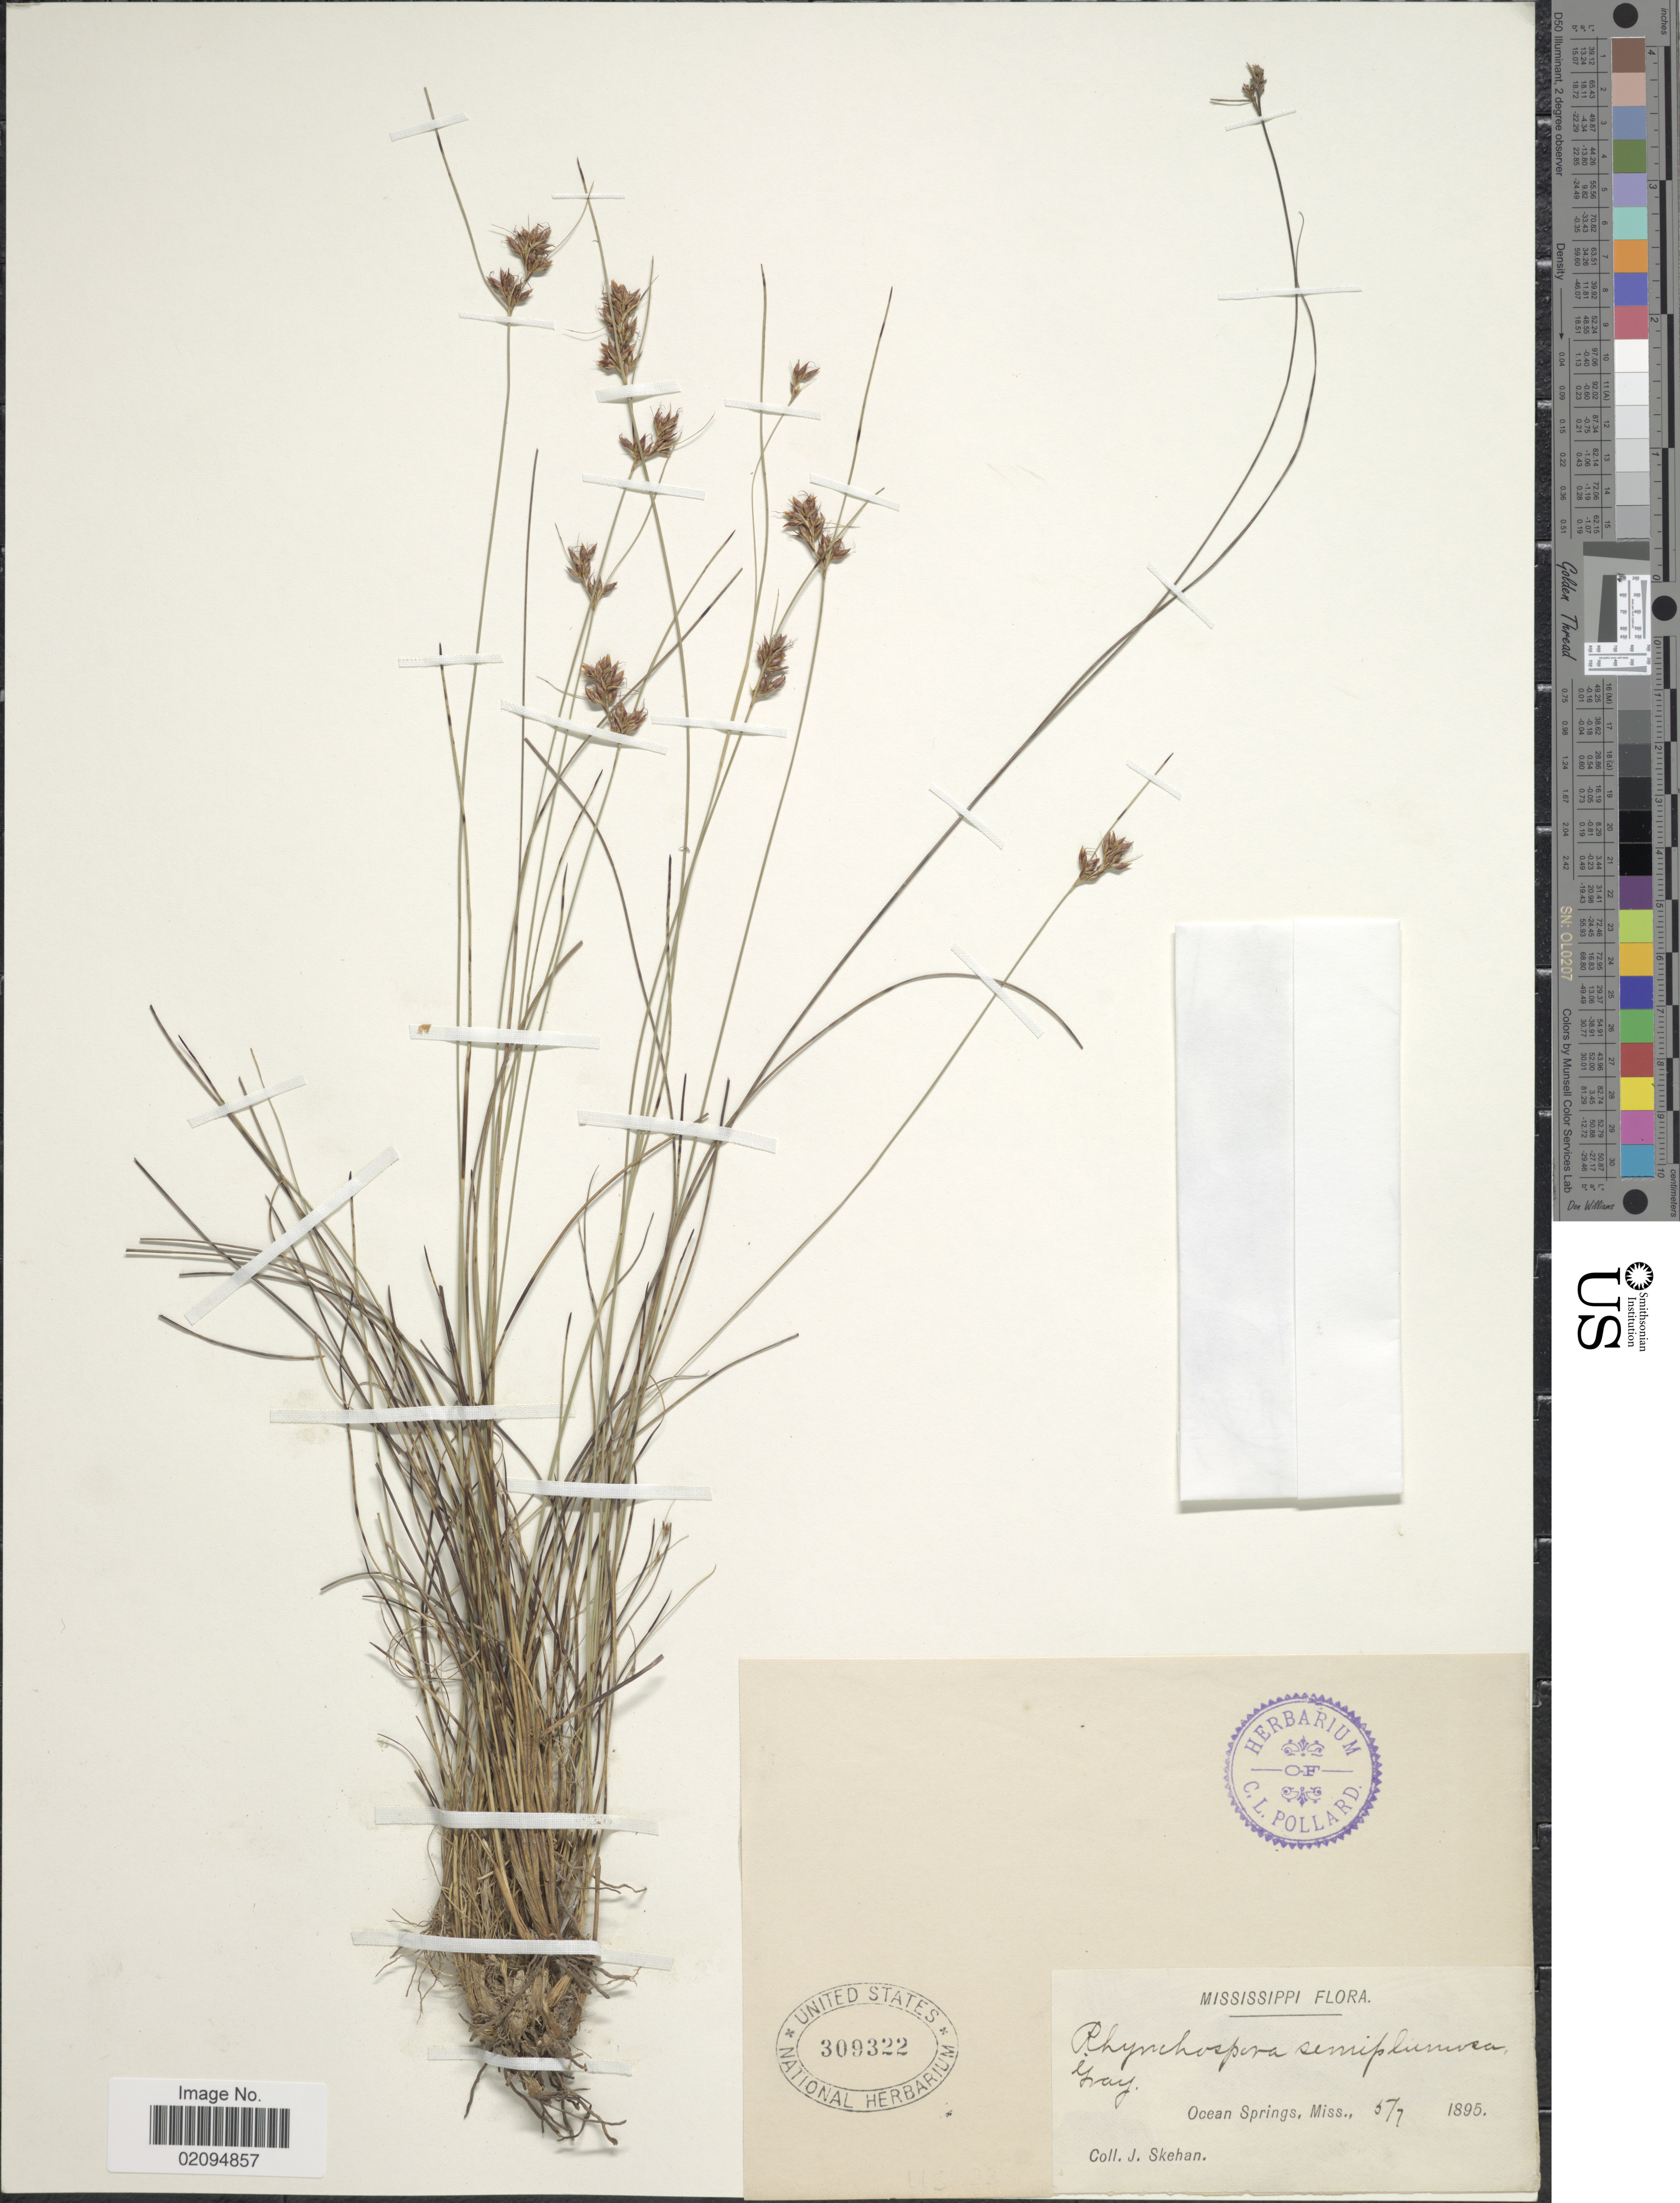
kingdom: Plantae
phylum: Tracheophyta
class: Liliopsida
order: Poales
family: Cyperaceae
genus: Rhynchospora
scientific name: Rhynchospora plumosa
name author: Elliott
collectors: J. Skehan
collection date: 1895-07-05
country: United States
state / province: Mississippi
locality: Ocean Springs, Miss.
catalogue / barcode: US 309322